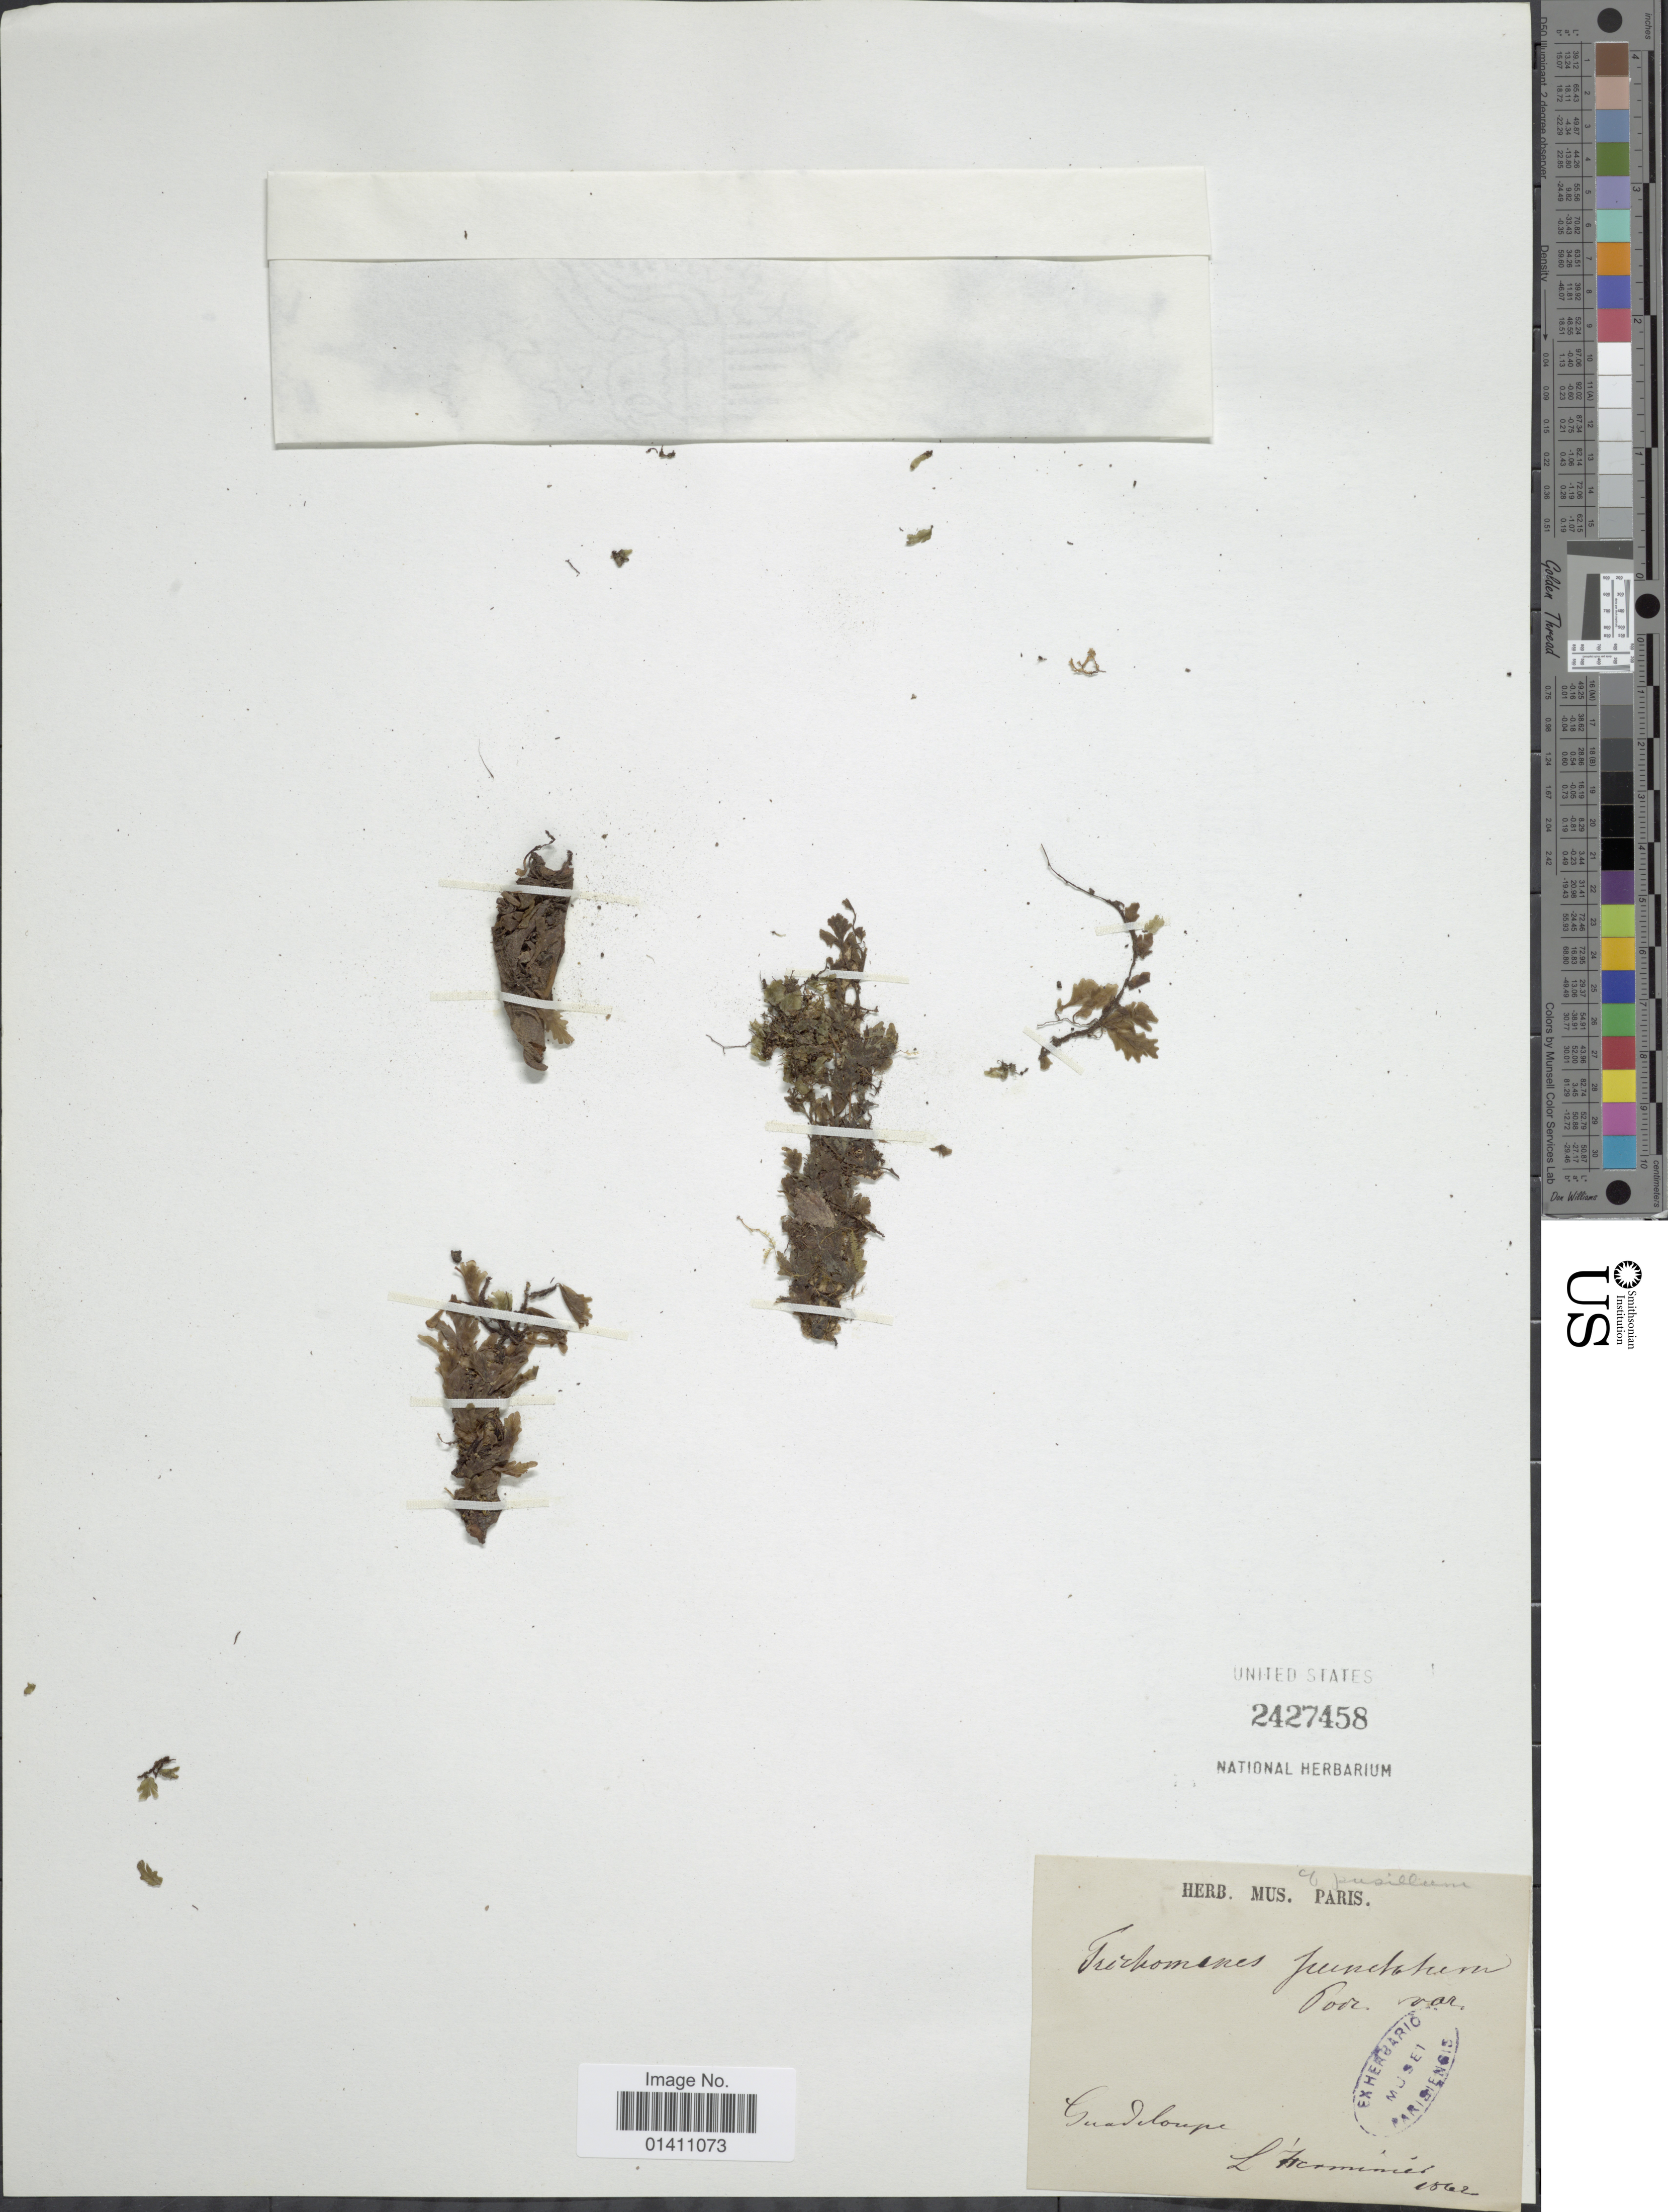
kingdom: Plantae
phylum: Tracheophyta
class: Polypodiopsida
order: Hymenophyllales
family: Hymenophyllaceae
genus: Didymoglossum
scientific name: Didymoglossum pusillum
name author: (Sw.) Desv.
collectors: -. L'Herminier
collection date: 1862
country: Guadeloupe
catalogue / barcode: US 2427458